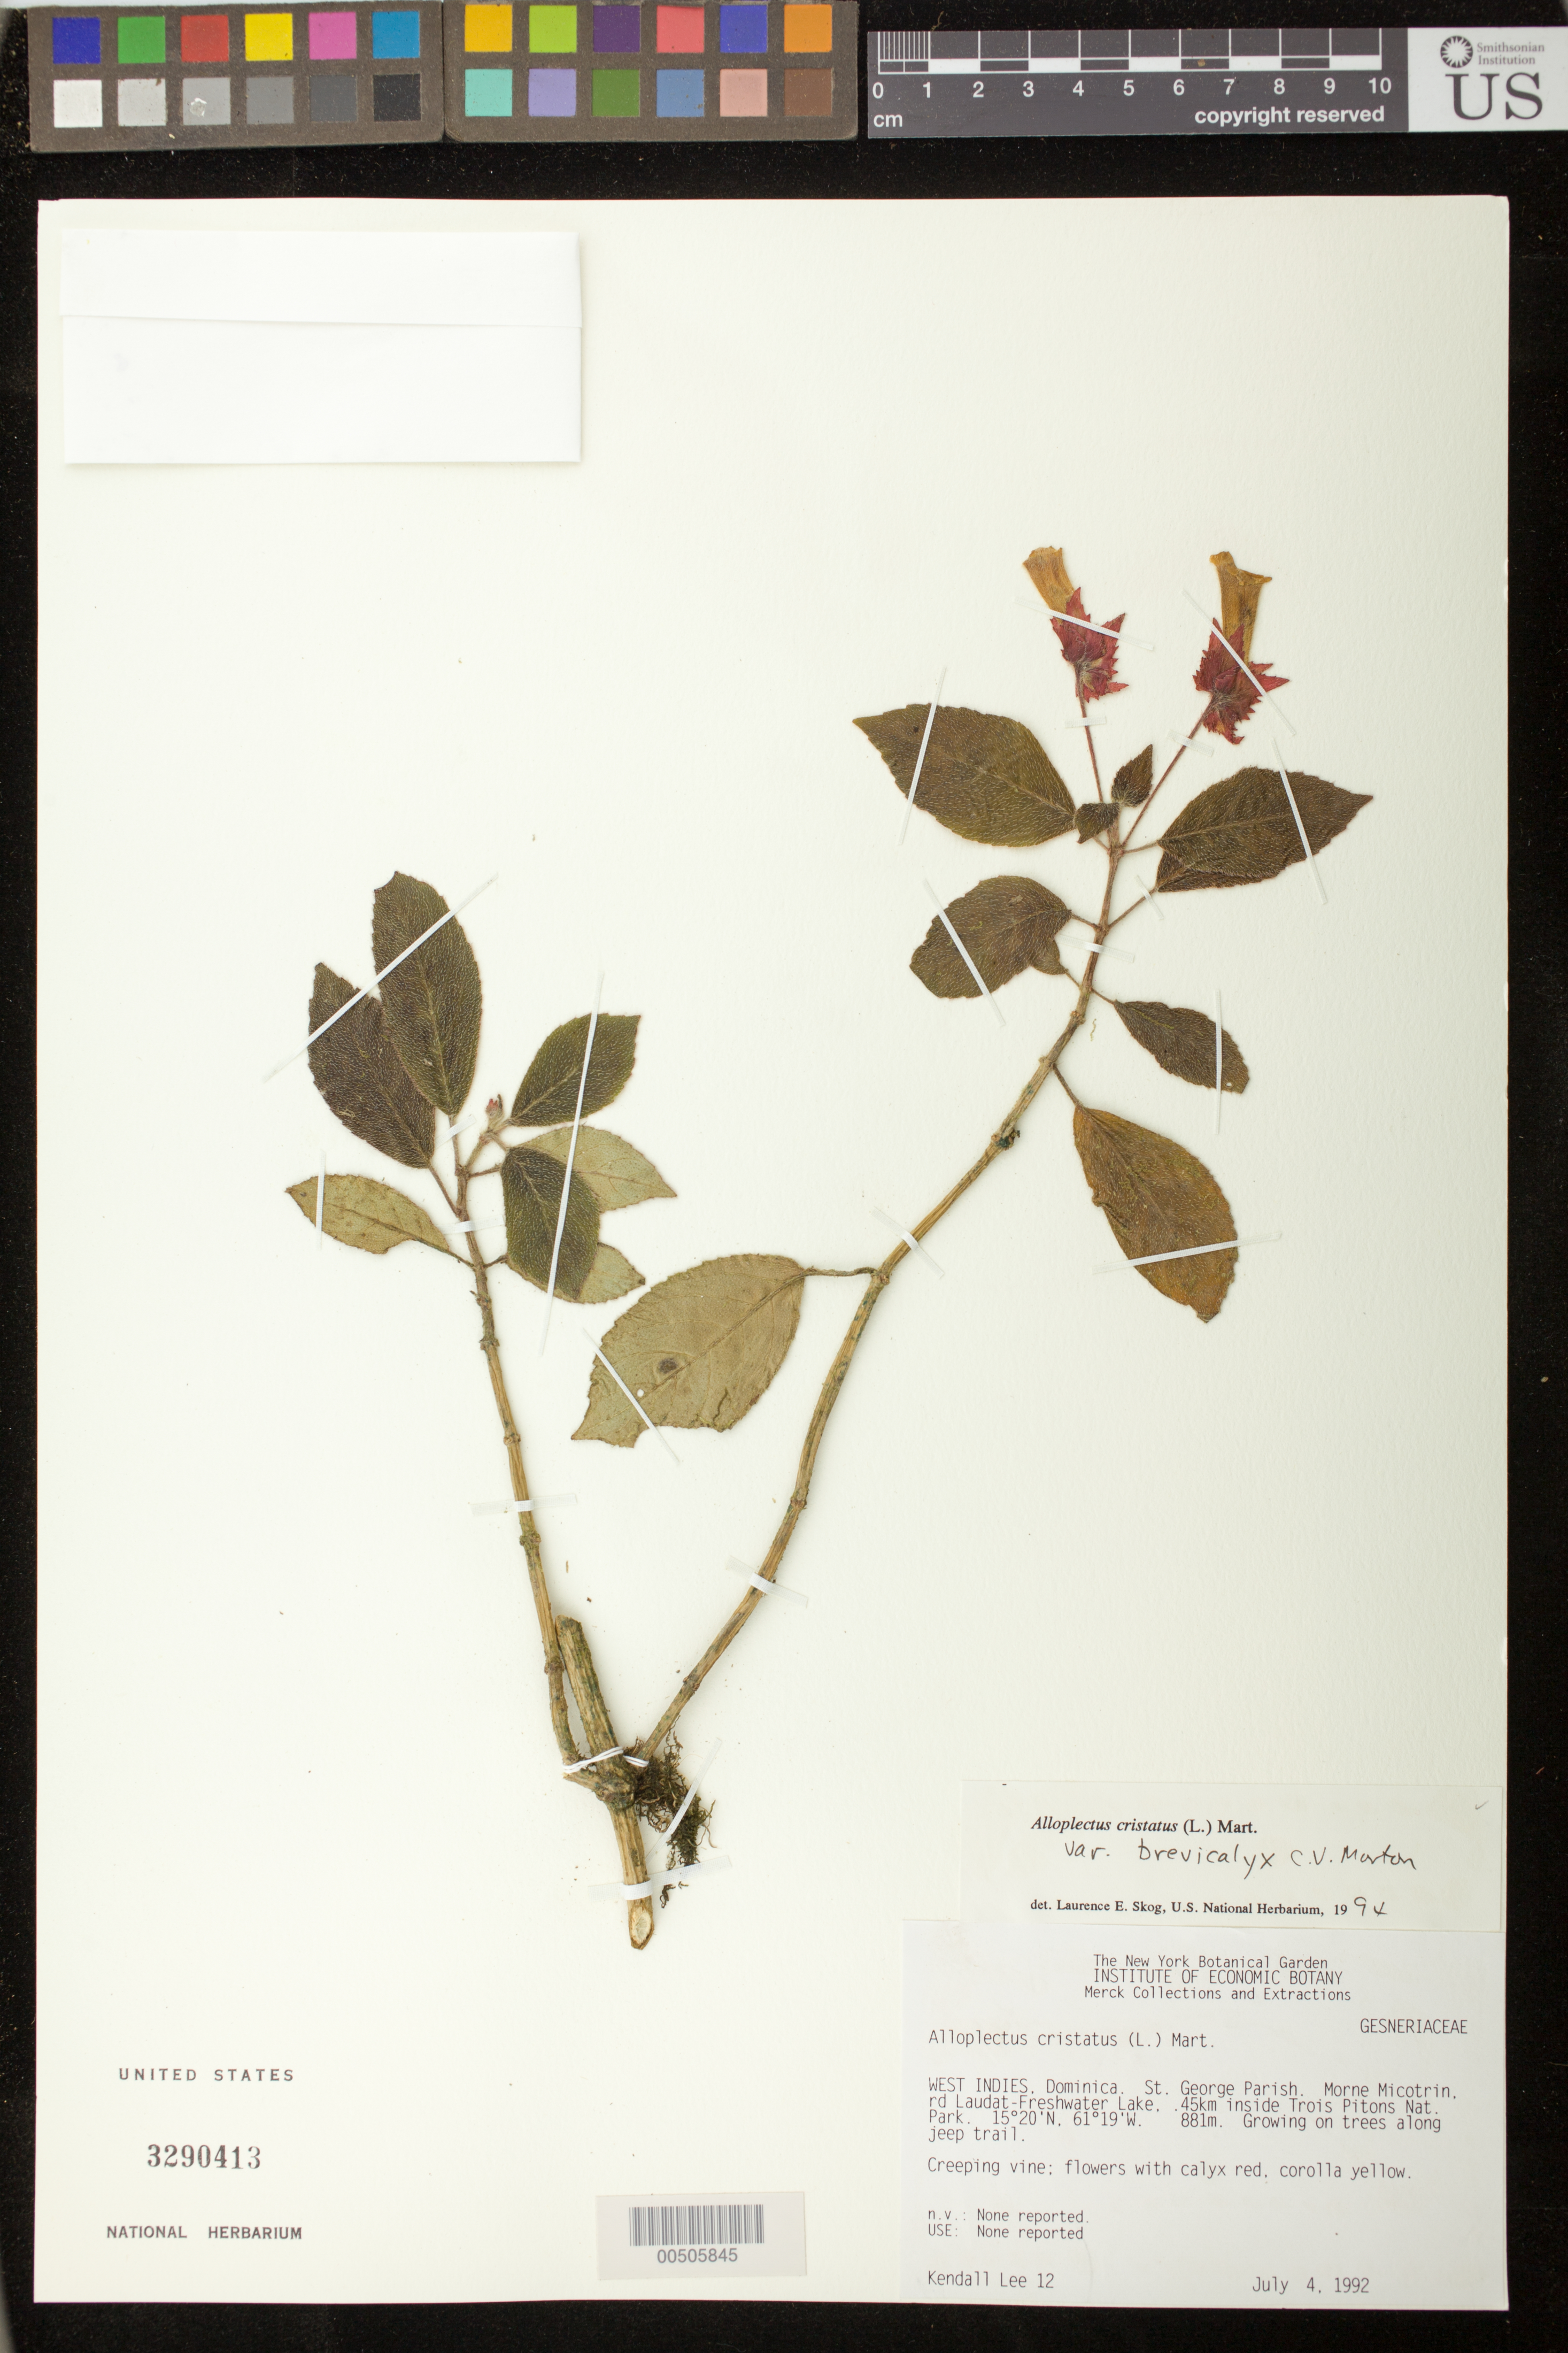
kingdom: Plantae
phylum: Tracheophyta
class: Magnoliopsida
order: Lamiales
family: Gesneriaceae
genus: Crantzia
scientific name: Crantzia cristata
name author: (L.) Scop. ex Fritsch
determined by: Clark, J. L., (SEL), The Marie Selby Botanical Garden (UNITED STATES)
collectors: K. Lee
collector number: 12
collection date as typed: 04 Jul 1992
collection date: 1992-07-04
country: Dominica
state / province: St. George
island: Dominica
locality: Morne Micotrin, rd Laudat-Freshwater Lake, .45 km inside Trois Pitons Nat. Park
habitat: Growing on trees along jeep trail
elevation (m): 881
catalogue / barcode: US 3290413